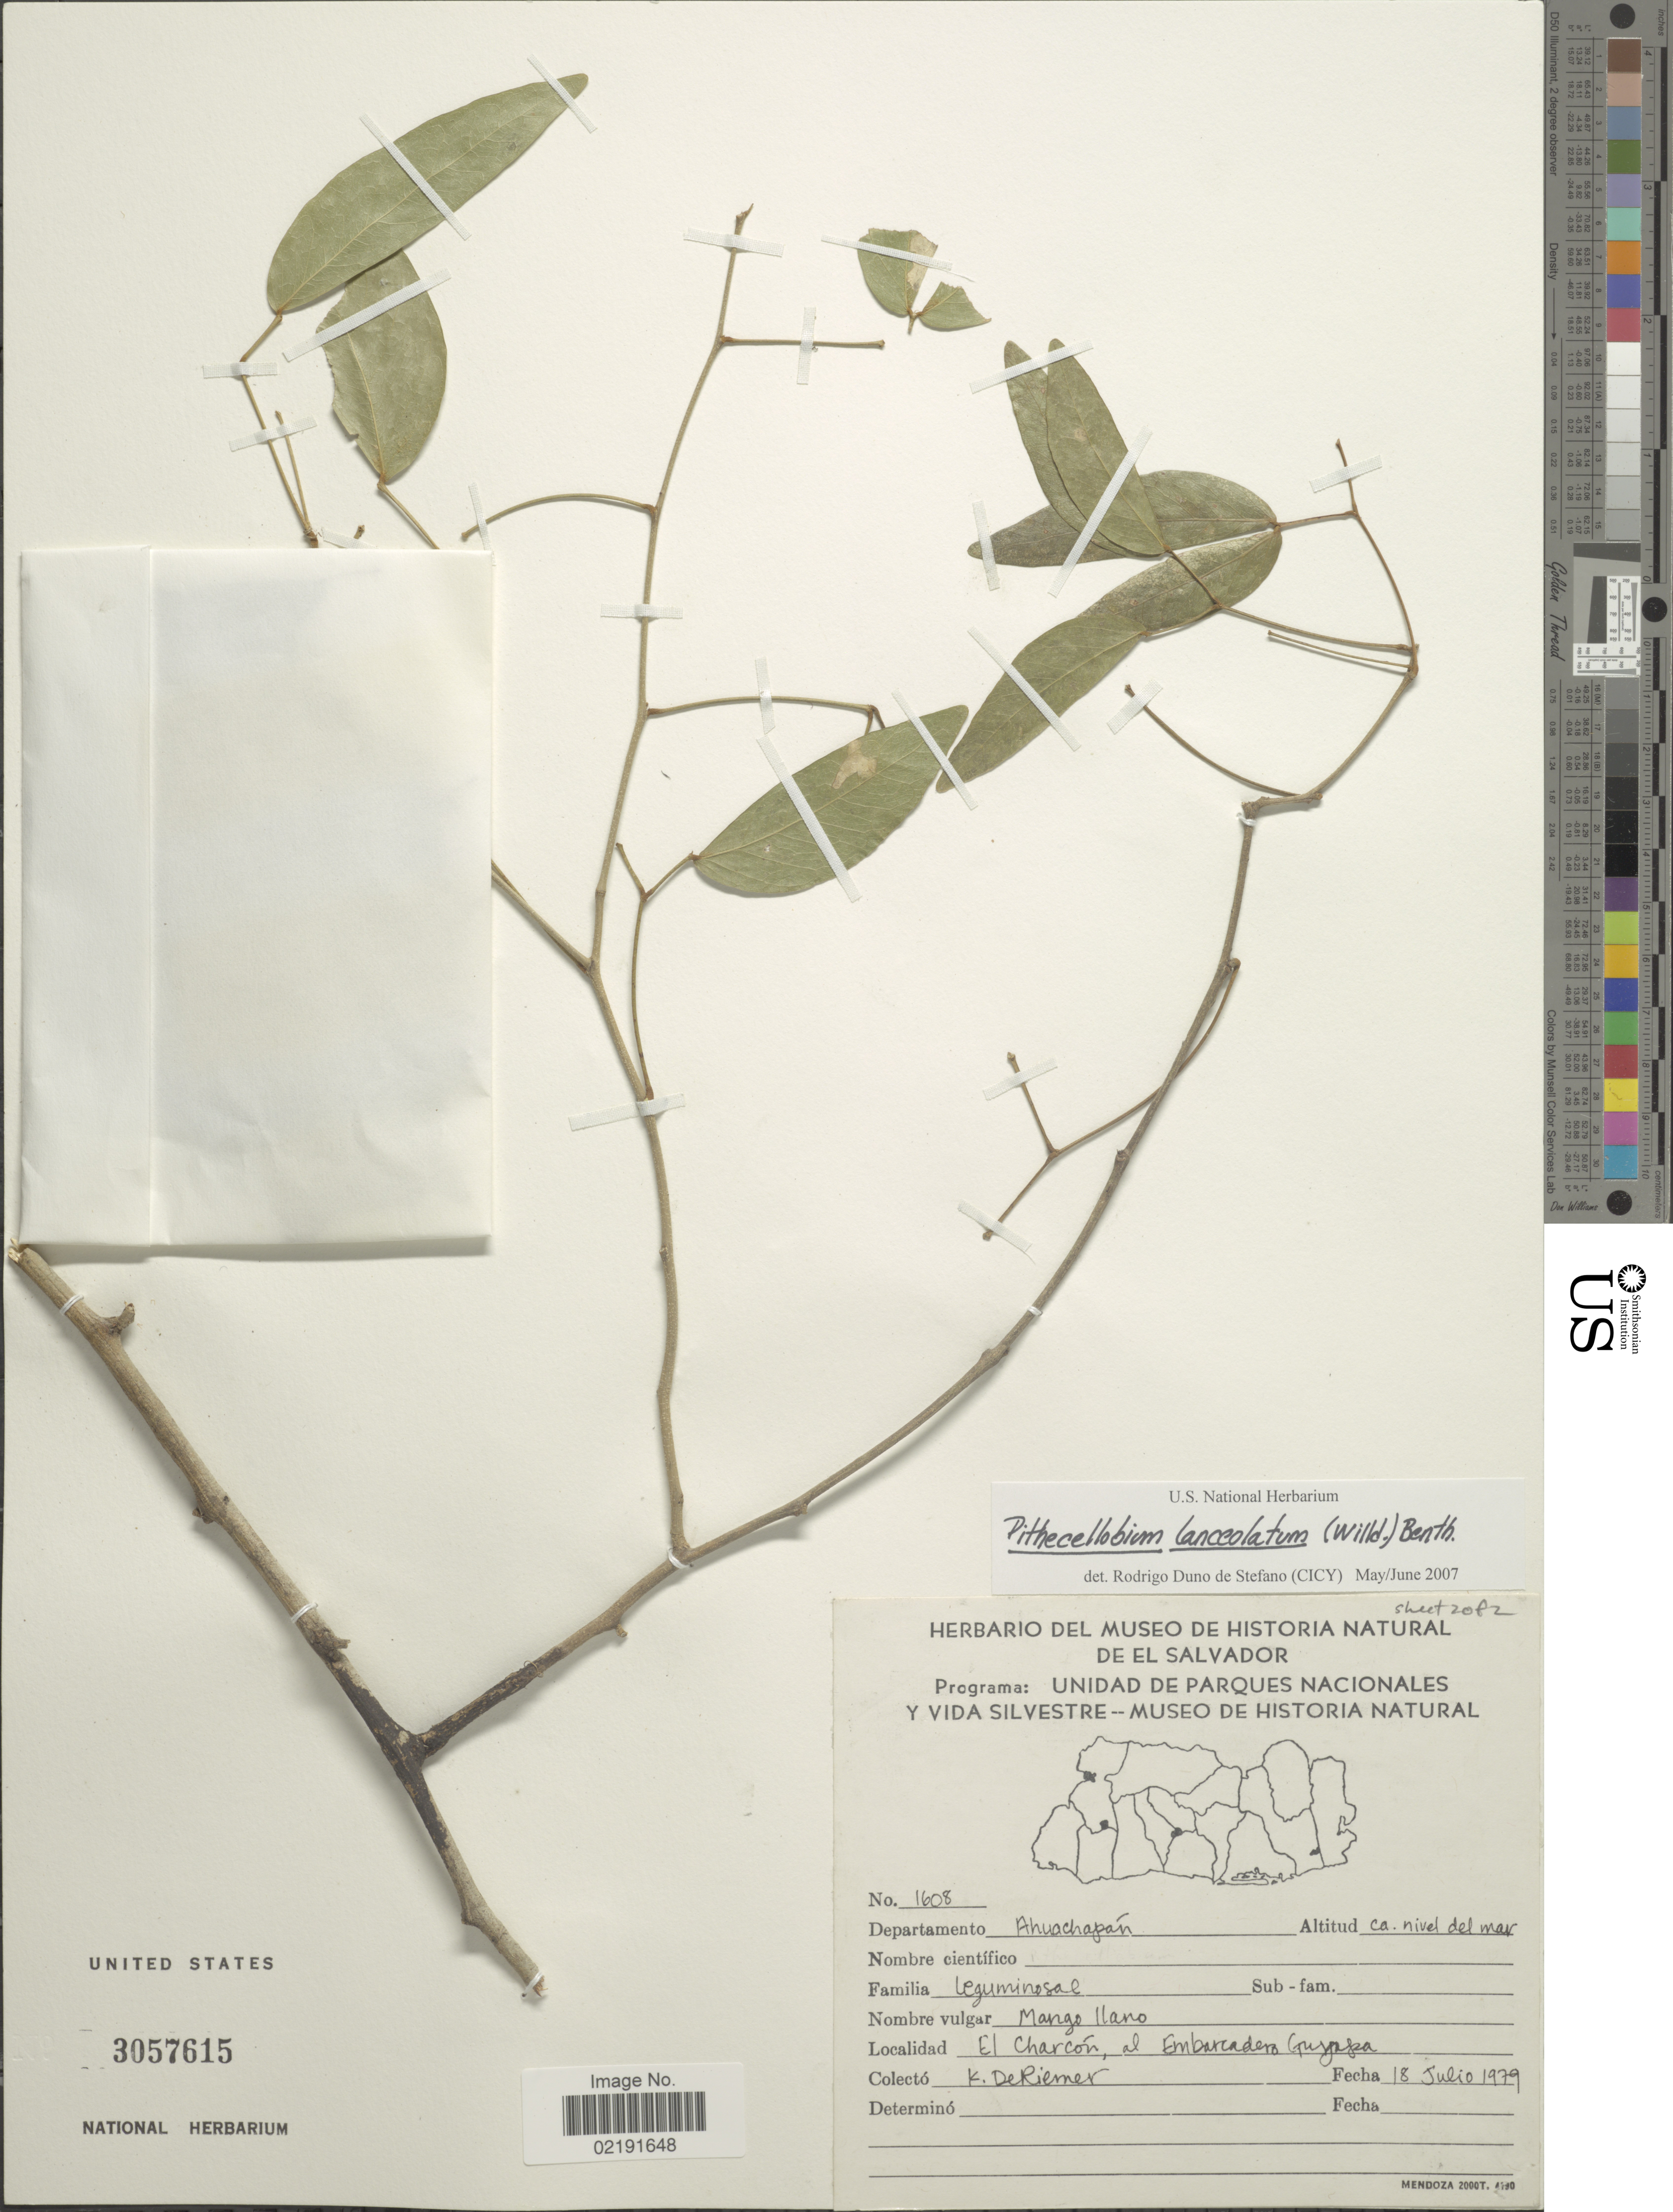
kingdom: Plantae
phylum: Tracheophyta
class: Magnoliopsida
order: Fabales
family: Fabaceae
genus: Pithecellobium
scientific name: Pithecellobium lanceolatum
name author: (Humb. & Bonpl. ex Willd.) Benth.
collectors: K. DeRiemer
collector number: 1608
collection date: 1979-07-18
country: El Salvador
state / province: Ahuachapan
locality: El Charcon, al Embarcadero Guyapa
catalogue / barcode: US 3057615